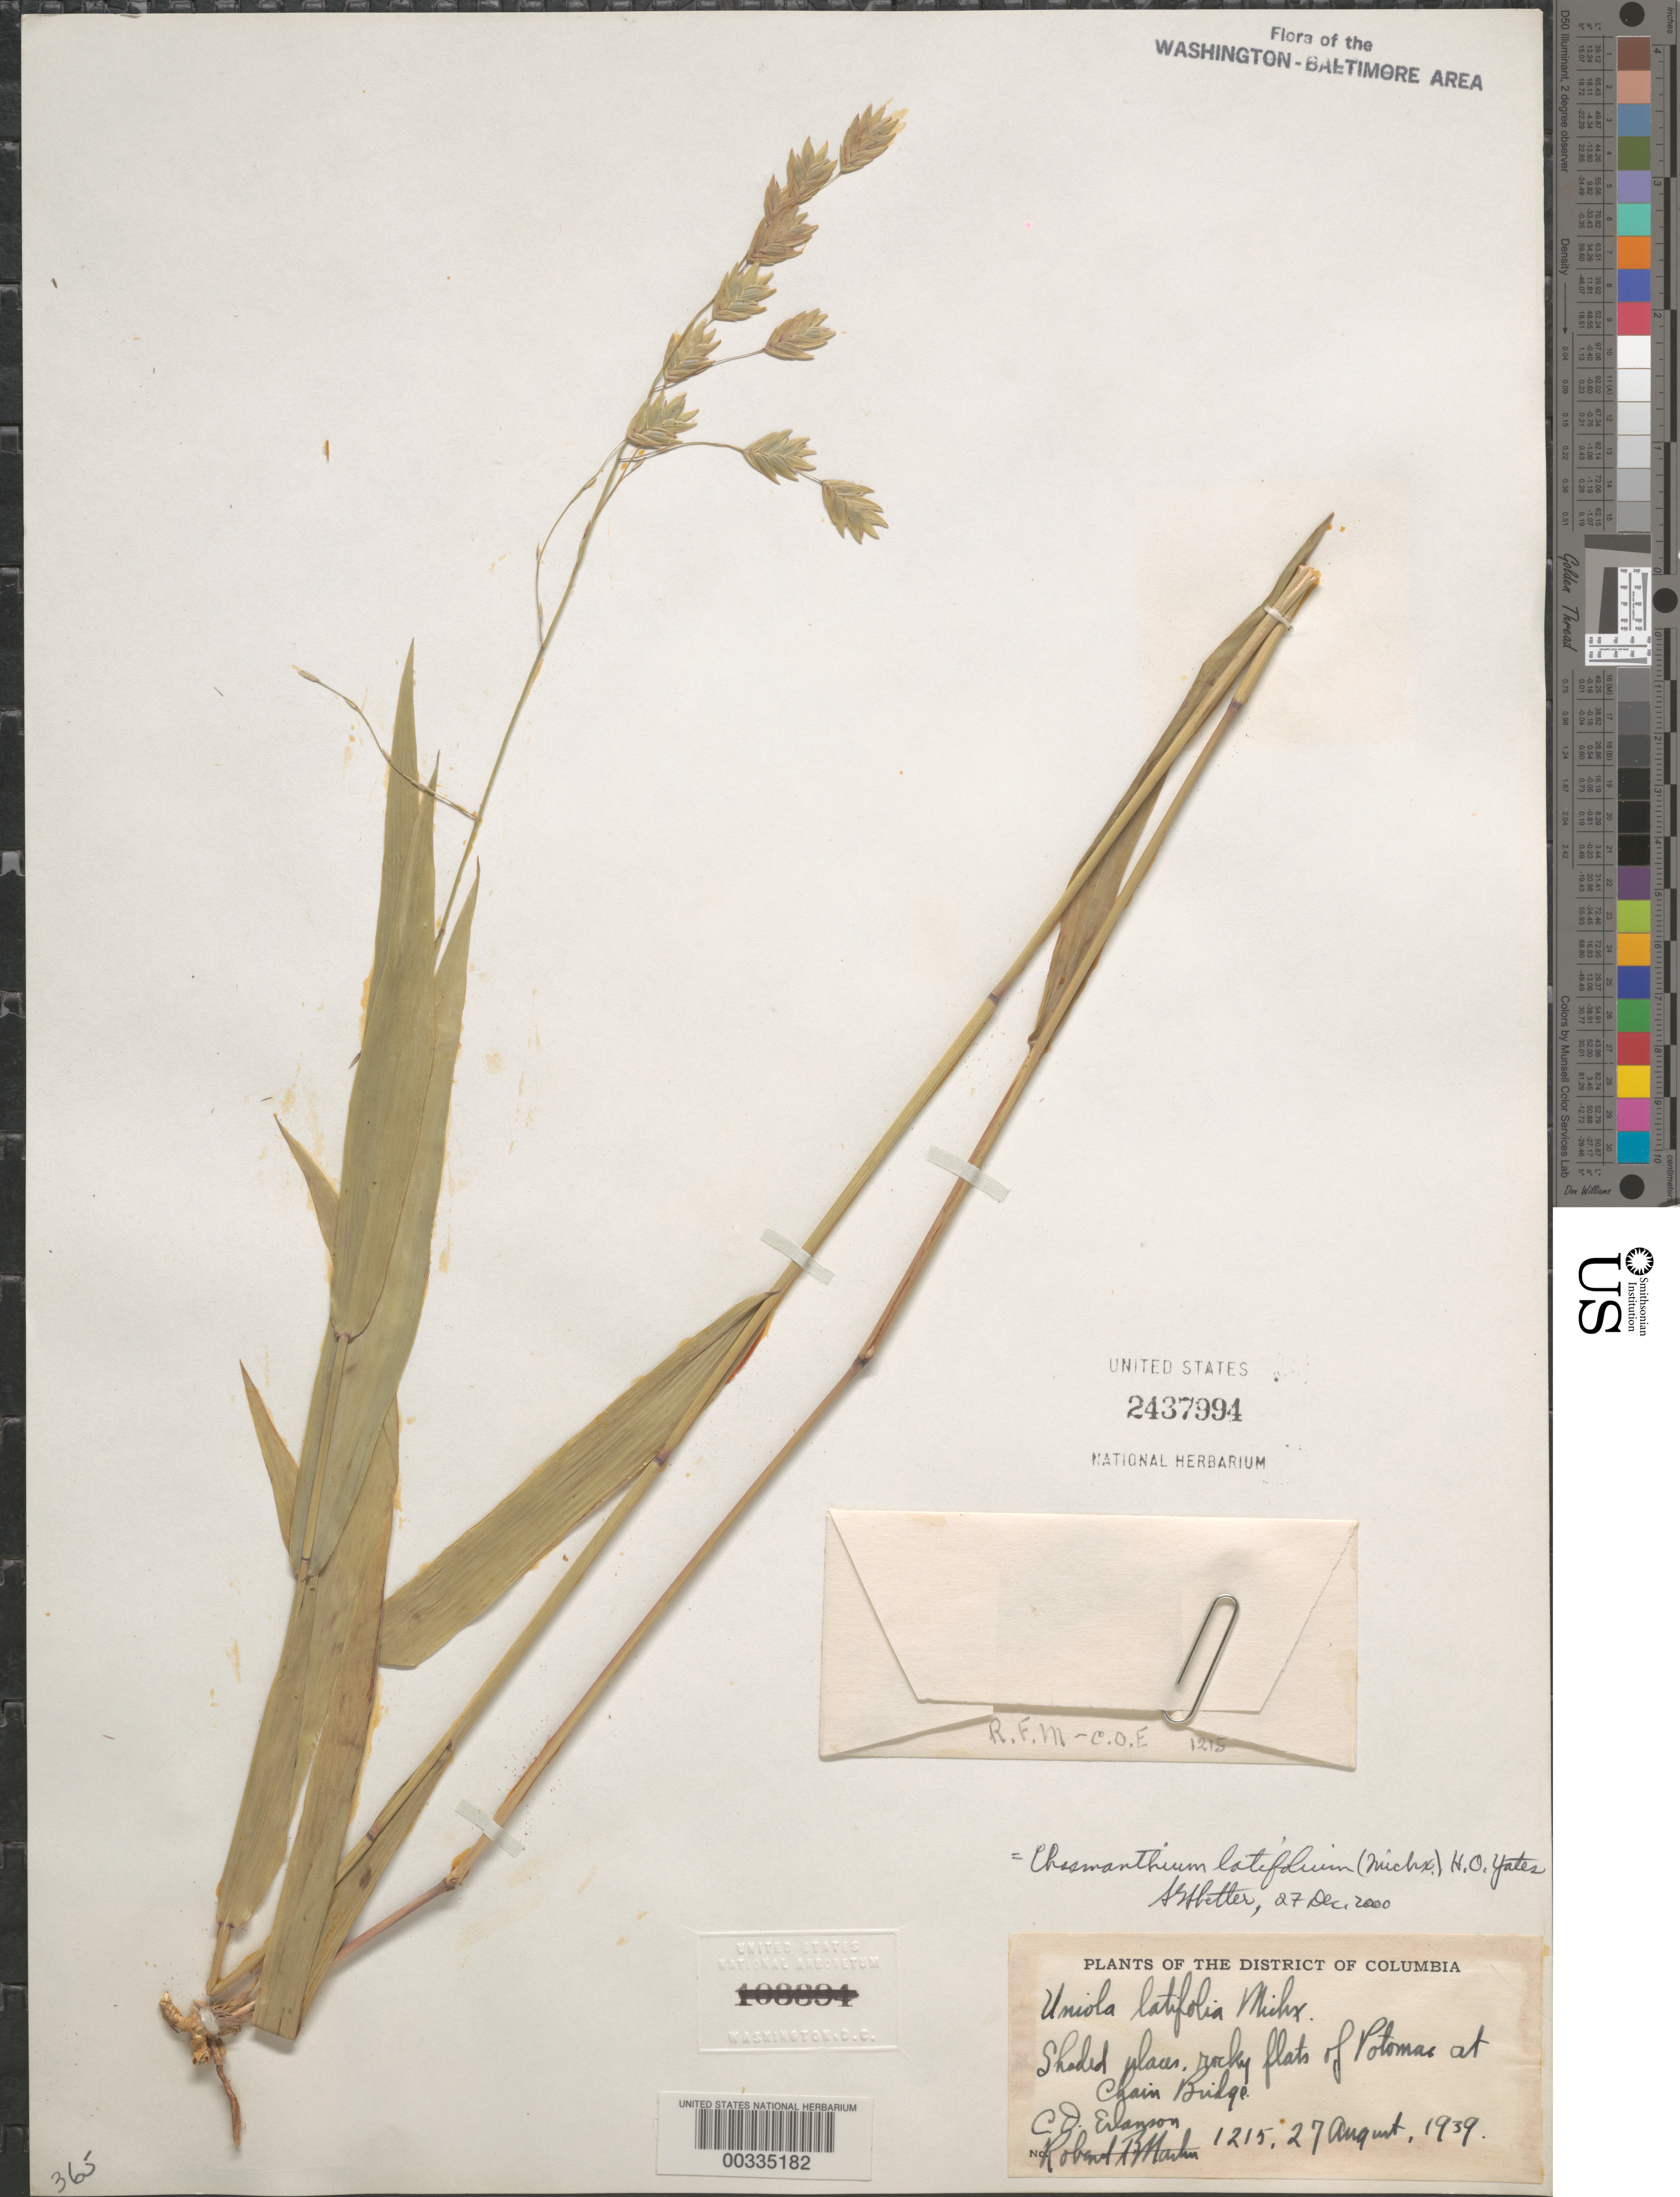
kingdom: Plantae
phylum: Tracheophyta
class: Liliopsida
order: Poales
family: Poaceae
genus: Chasmanthium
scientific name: Chasmanthium latifolium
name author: (Michx.) H.O. Yates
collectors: E. Erlanson & R. B. Martin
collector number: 1215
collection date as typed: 27 Aug 1939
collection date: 1939-08-27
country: United States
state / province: District of Columbia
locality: Flats of Potomac at Chain Bridge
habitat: Shaded places, rocky flats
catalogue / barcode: US 2437994